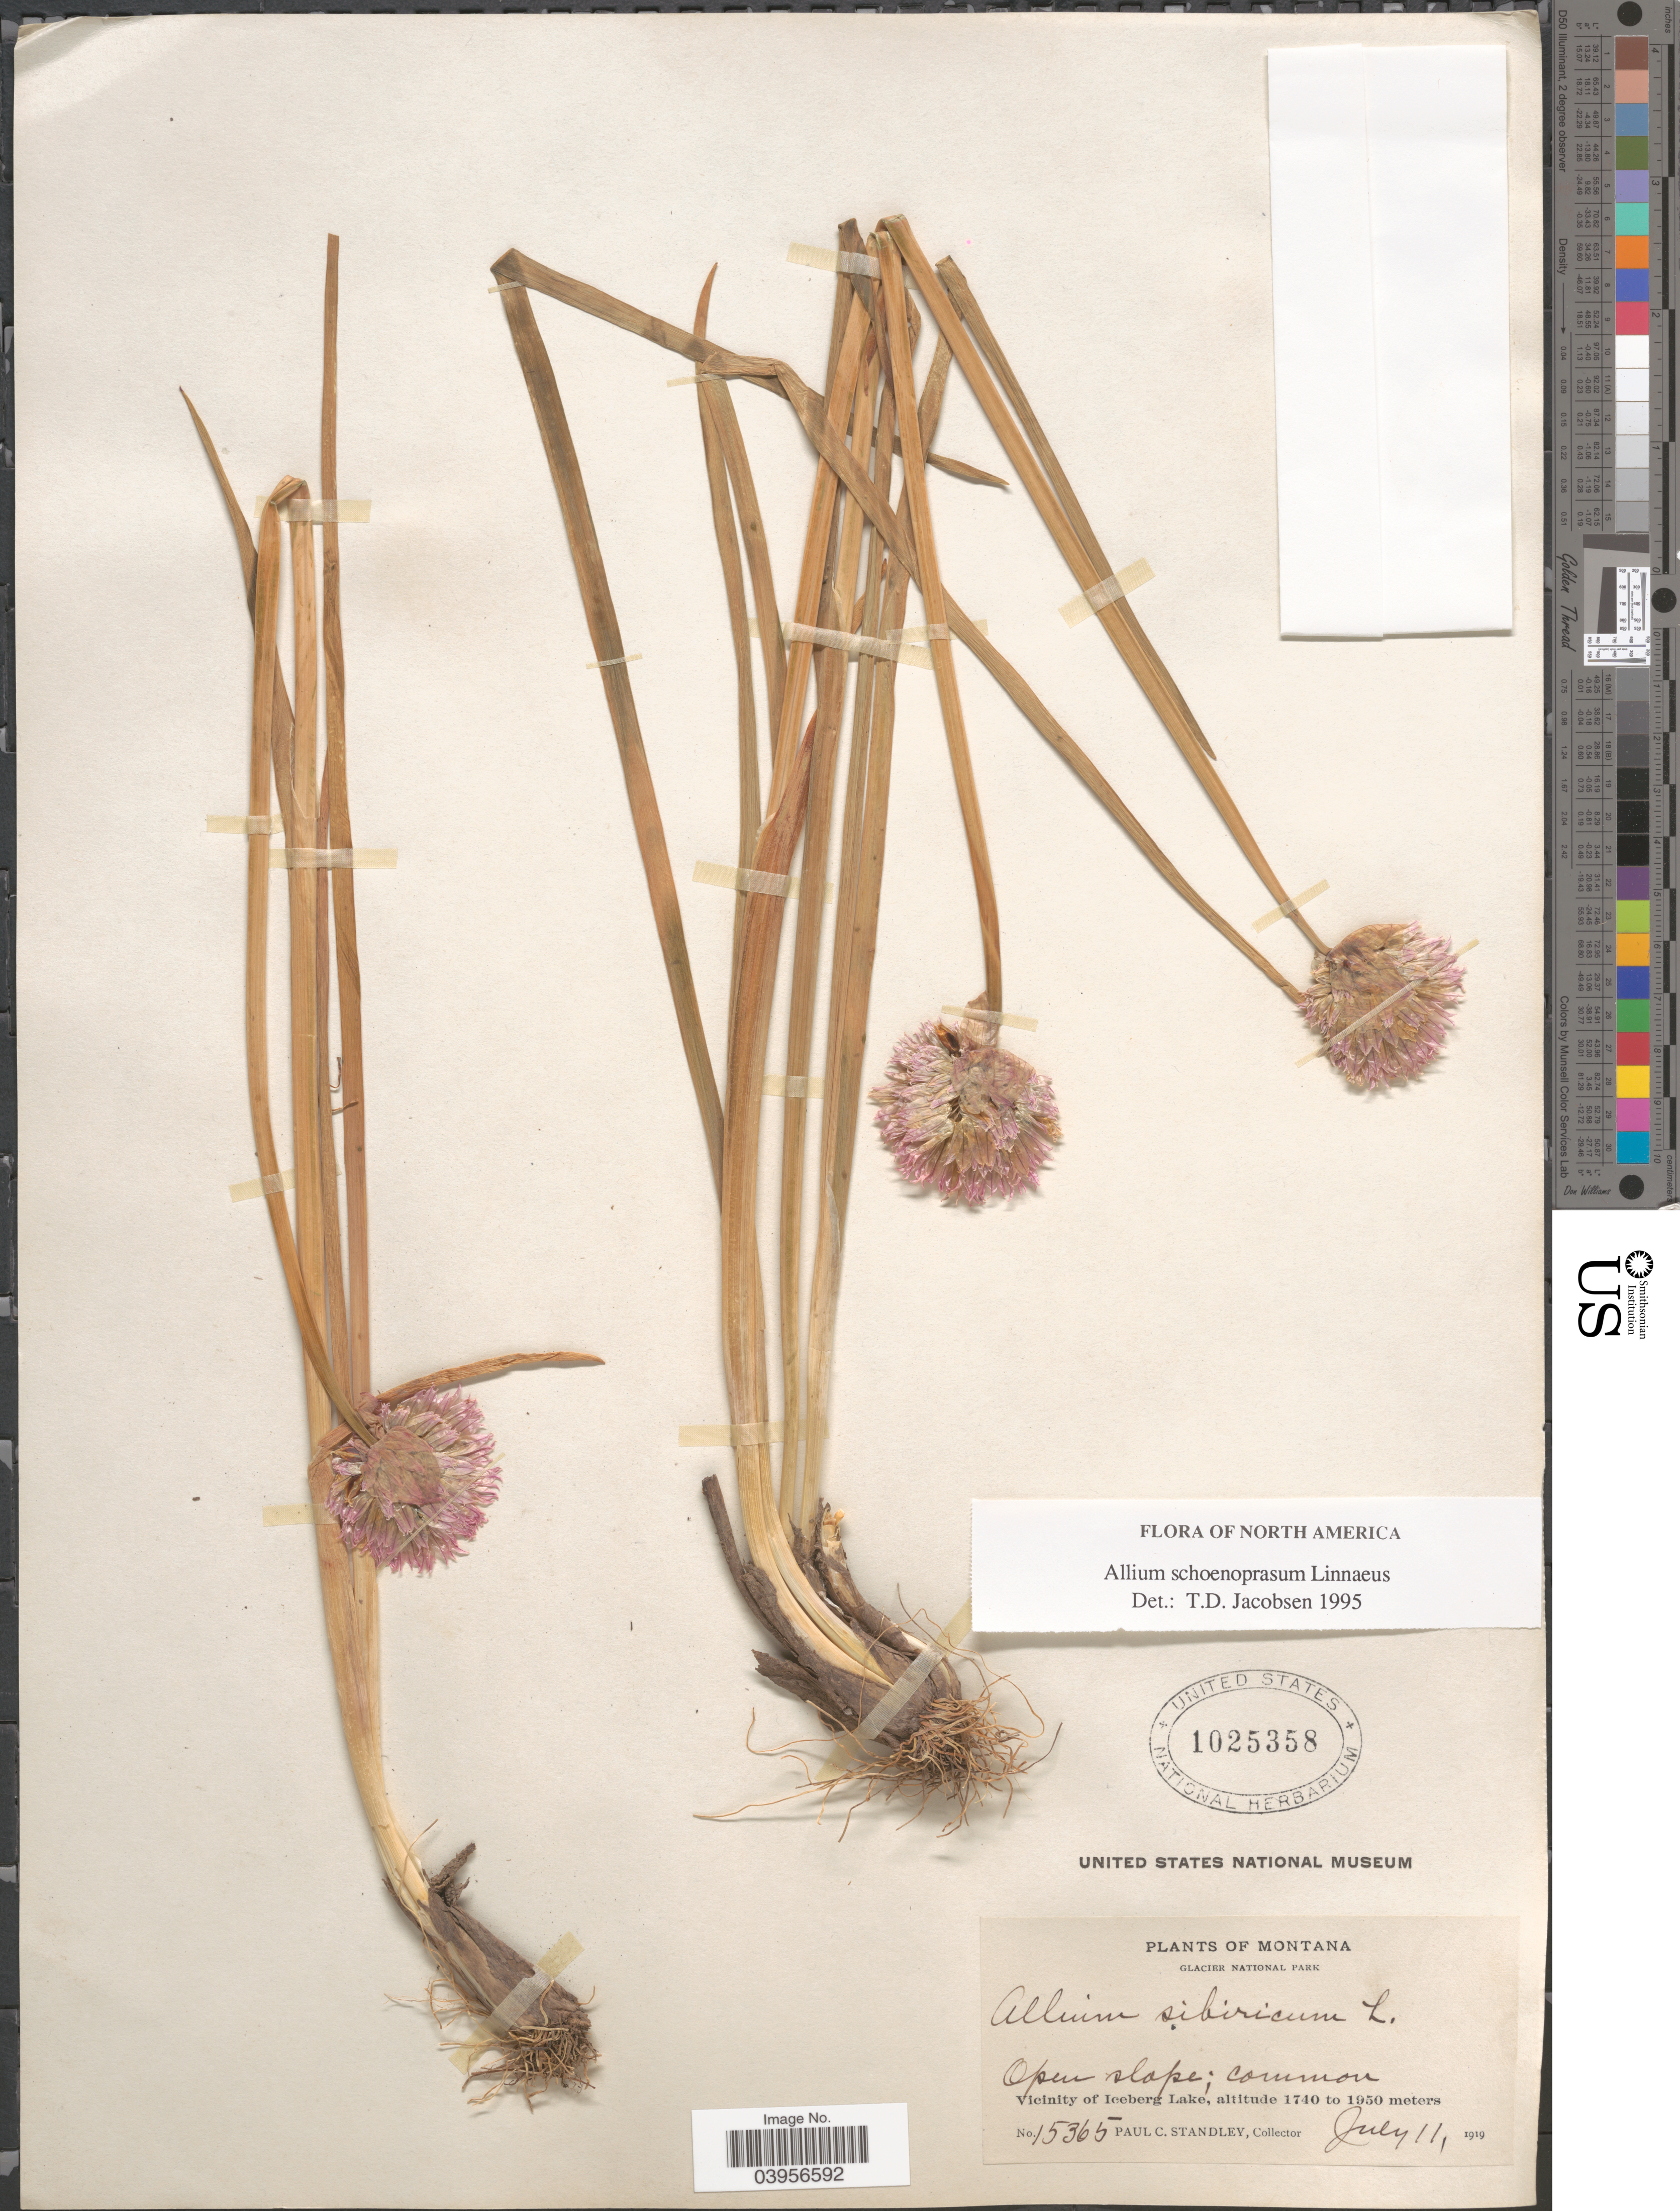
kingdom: Plantae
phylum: Tracheophyta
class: Liliopsida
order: Asparagales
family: Amaryllidaceae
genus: Allium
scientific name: Allium schoenoprasum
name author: L.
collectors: P. C. Standley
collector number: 15365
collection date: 1919-07-11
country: United States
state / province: Montana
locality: Glacier National Park. Open slope; Vicinity of Iceberg Lake.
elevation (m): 1740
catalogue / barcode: US 1025358